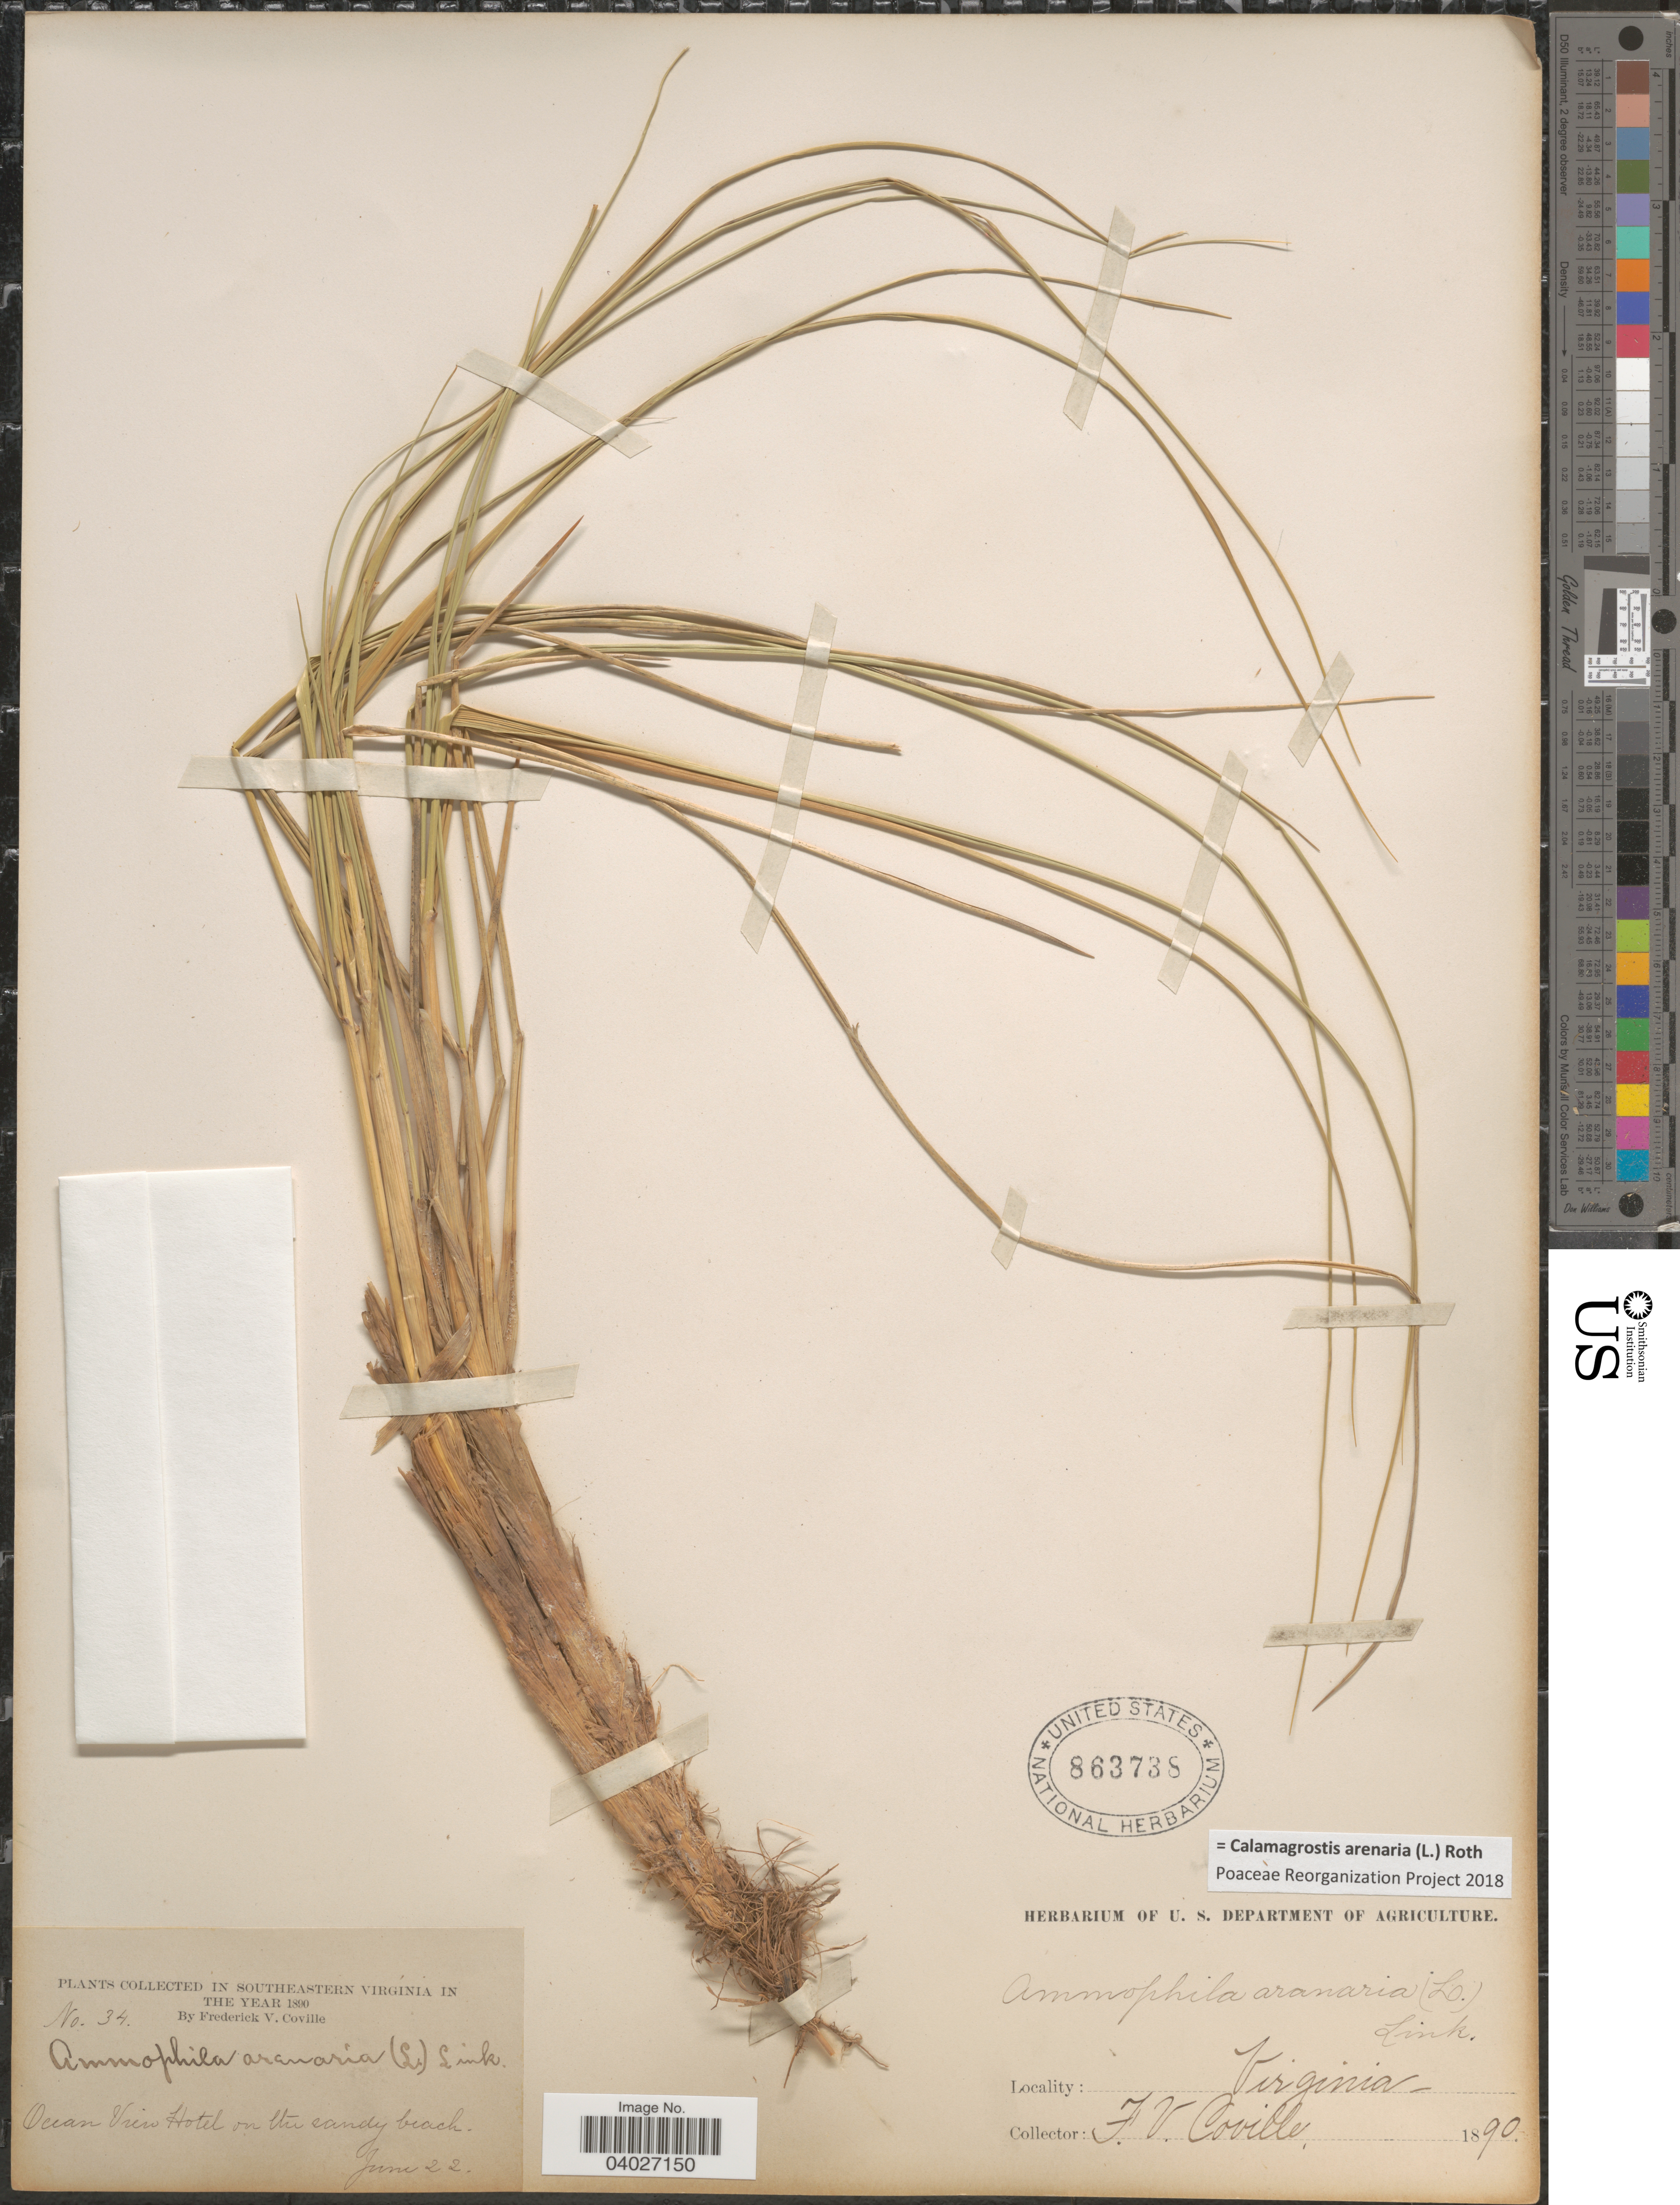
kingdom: Plantae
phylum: Tracheophyta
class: Liliopsida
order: Poales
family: Poaceae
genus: Calamagrostis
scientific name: Calamagrostis arenaria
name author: (L.) Roth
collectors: F. V. Coville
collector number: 34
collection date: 1890-06-22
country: United States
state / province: Virginia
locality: In Southeastern Virginia. Ocean View Hotel on the sandy beach.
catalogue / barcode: US 863738